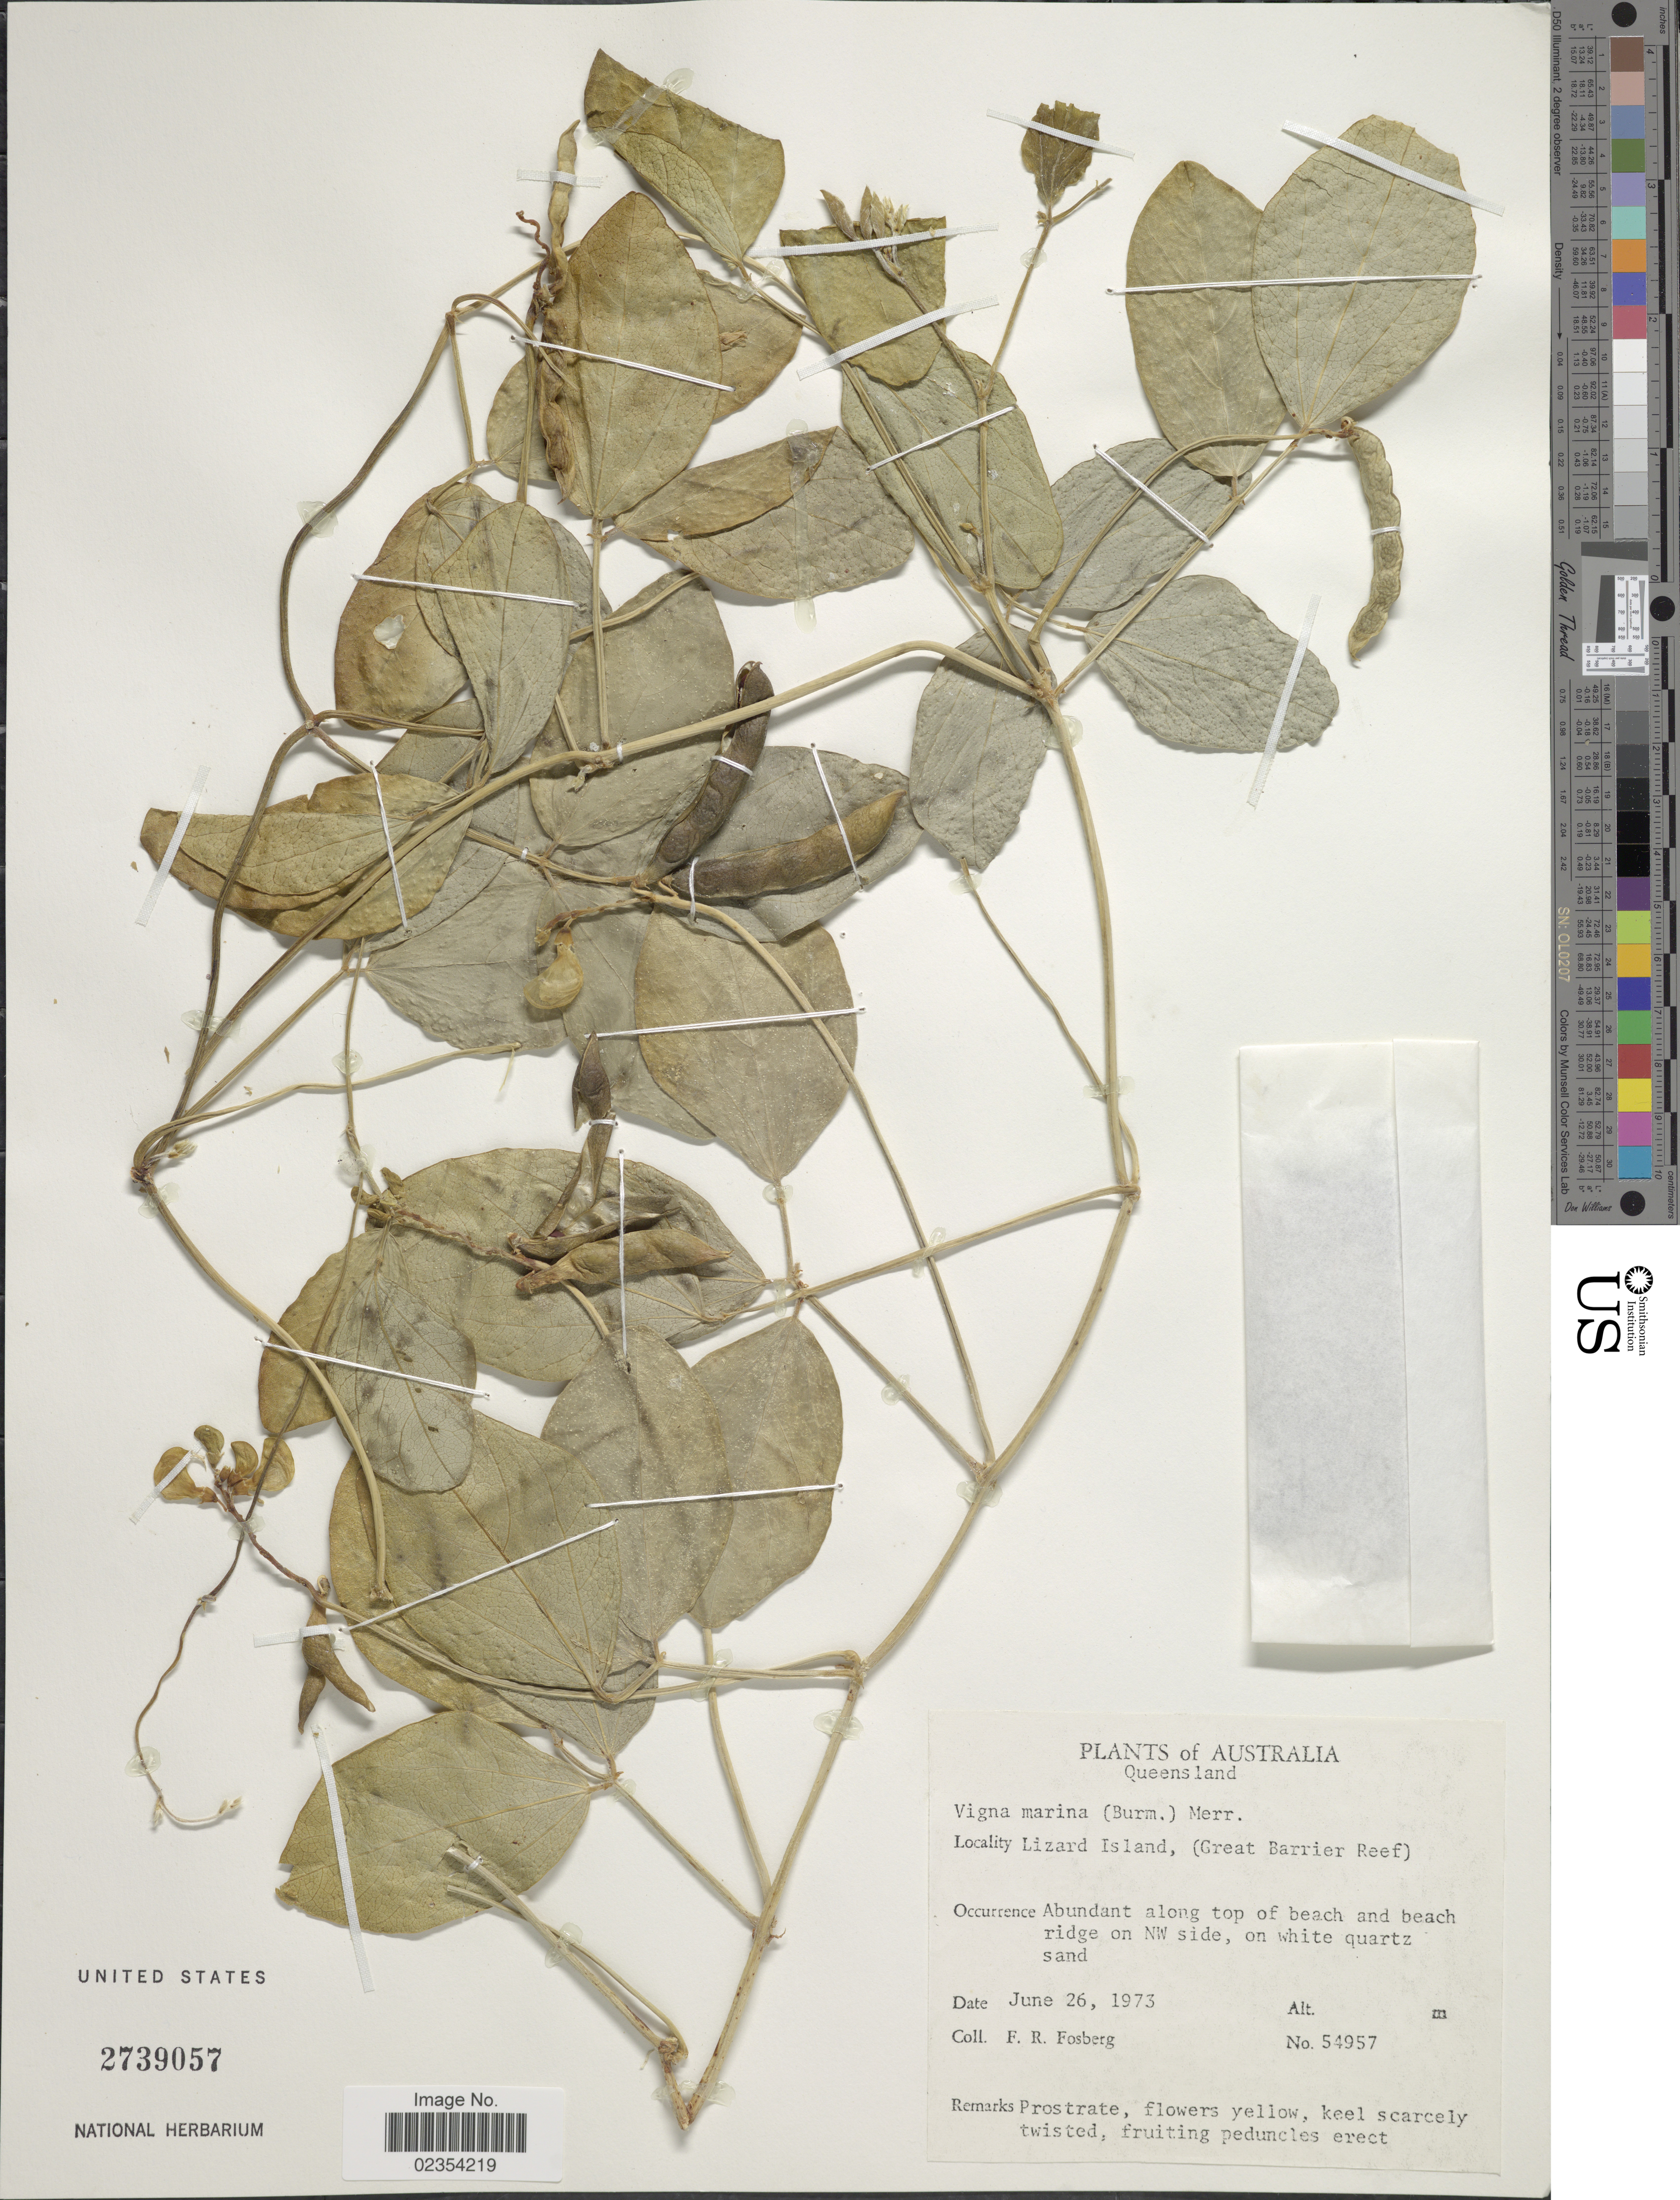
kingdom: Plantae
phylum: Tracheophyta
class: Magnoliopsida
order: Fabales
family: Fabaceae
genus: Vigna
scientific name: Vigna marina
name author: (Burm.) Merr.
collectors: F. R. Fosberg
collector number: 54957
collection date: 1973-06-26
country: Australia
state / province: Queensland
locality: Lizard Island, (Great Barrier Reef), abundant along top of beach and beach ridge on NW side.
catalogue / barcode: US 2739057